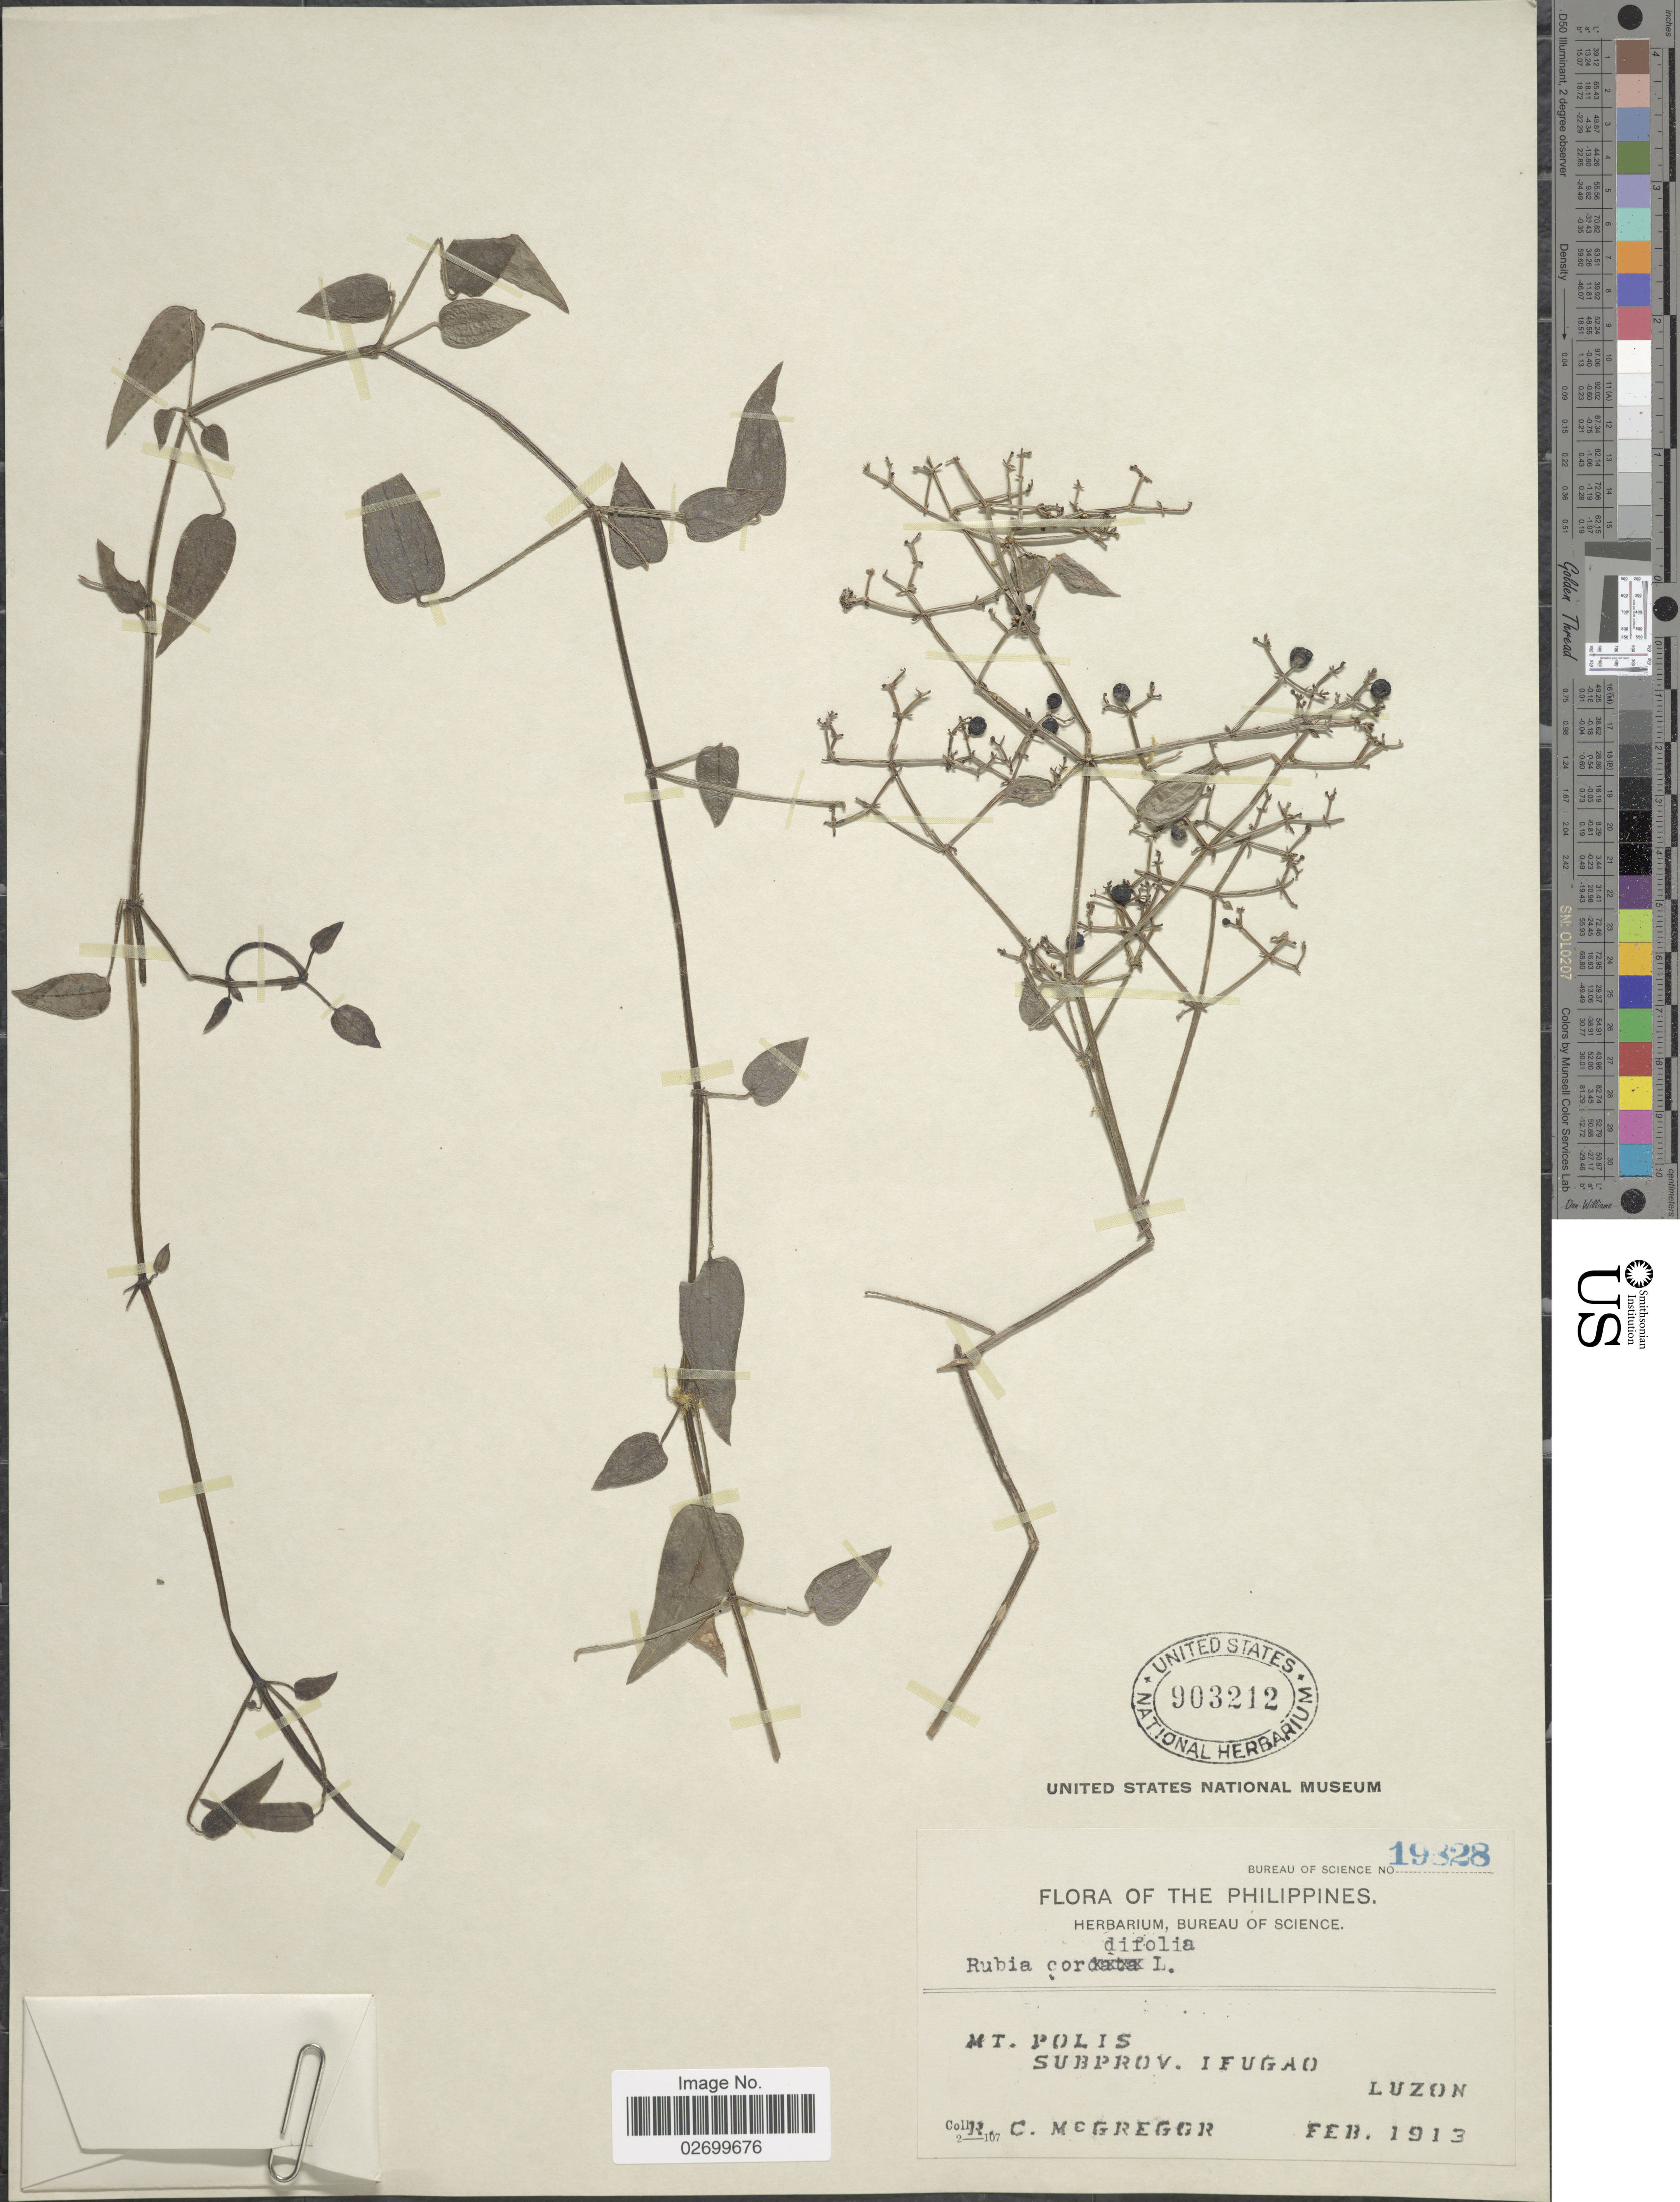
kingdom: Plantae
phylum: Tracheophyta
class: Magnoliopsida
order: Gentianales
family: Rubiaceae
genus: Rubia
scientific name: Rubia cordifolia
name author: L.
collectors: R. C. McGregor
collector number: Bureau of Science19828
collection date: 1913-02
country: Philippines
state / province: Cordillera (Administrative Region)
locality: Mt. Polis. Subprov. Ifugao, Luzon.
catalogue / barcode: US 903212